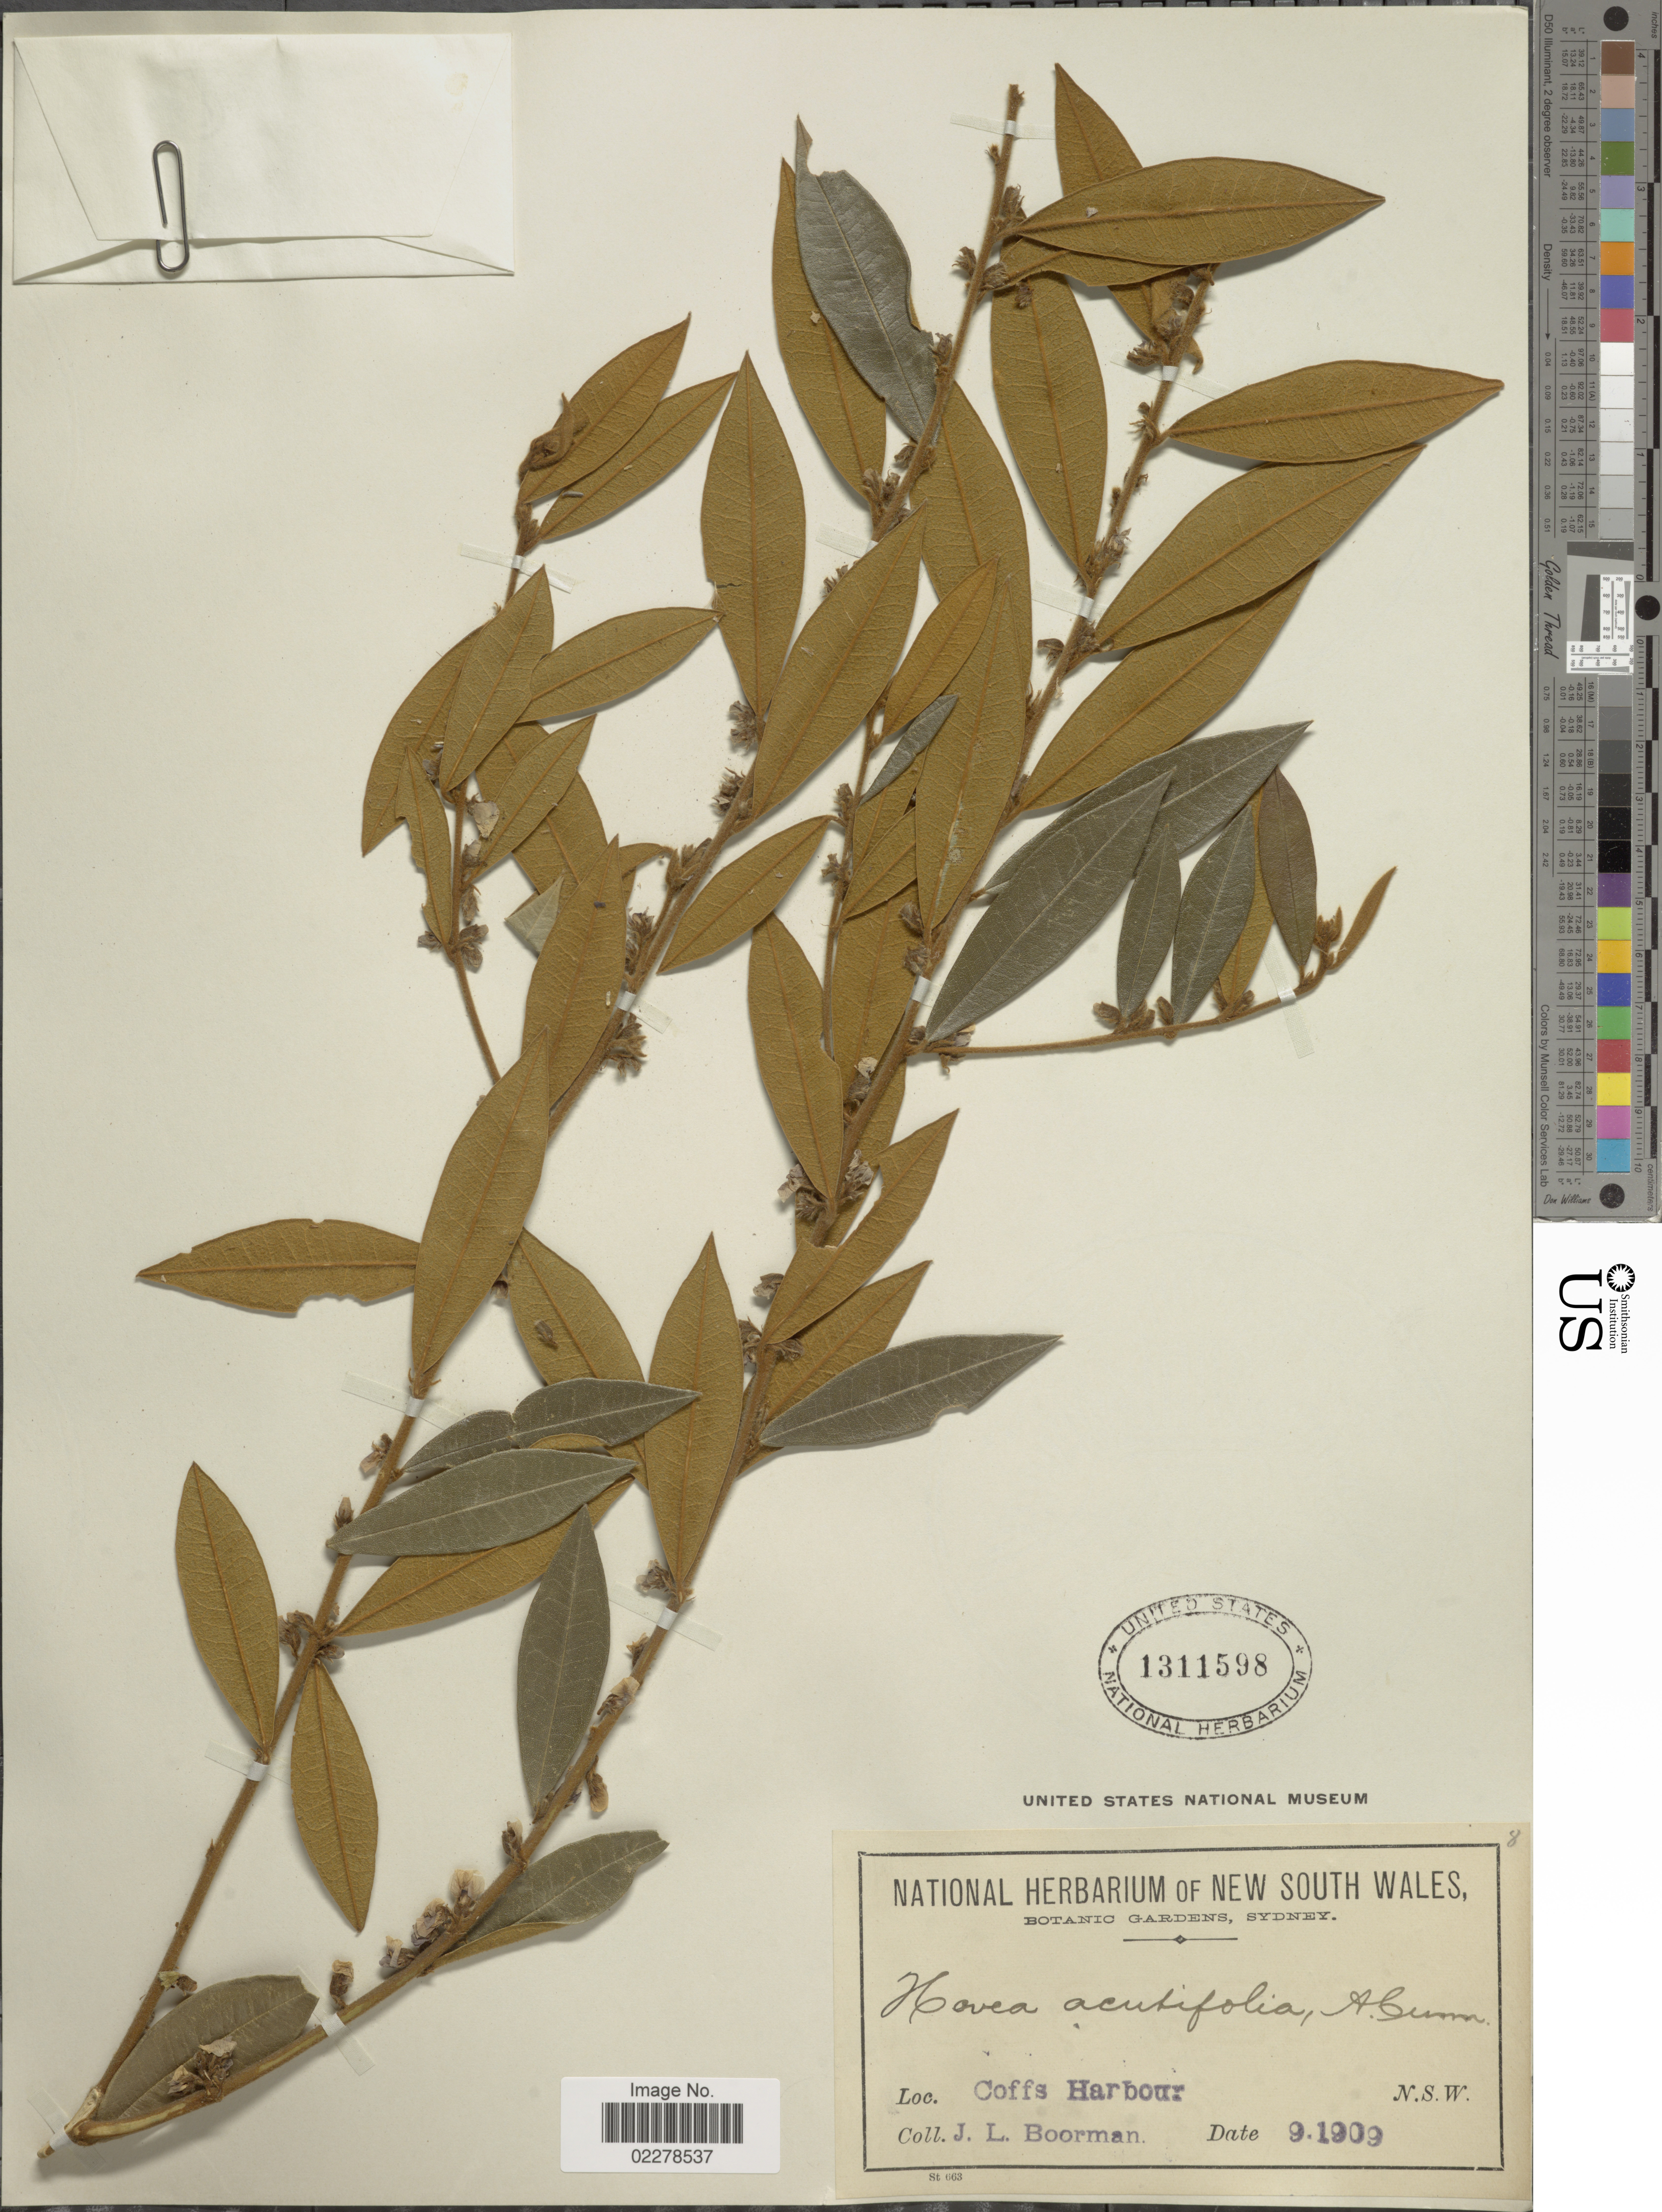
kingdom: Plantae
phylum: Tracheophyta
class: Magnoliopsida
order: Fabales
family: Fabaceae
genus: Hovea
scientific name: Hovea acutifolia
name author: G. Don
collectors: J. Boorman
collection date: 1909-09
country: Australia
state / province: New South Wales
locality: Coffs Harbour. N.S.W.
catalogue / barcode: US 1311598